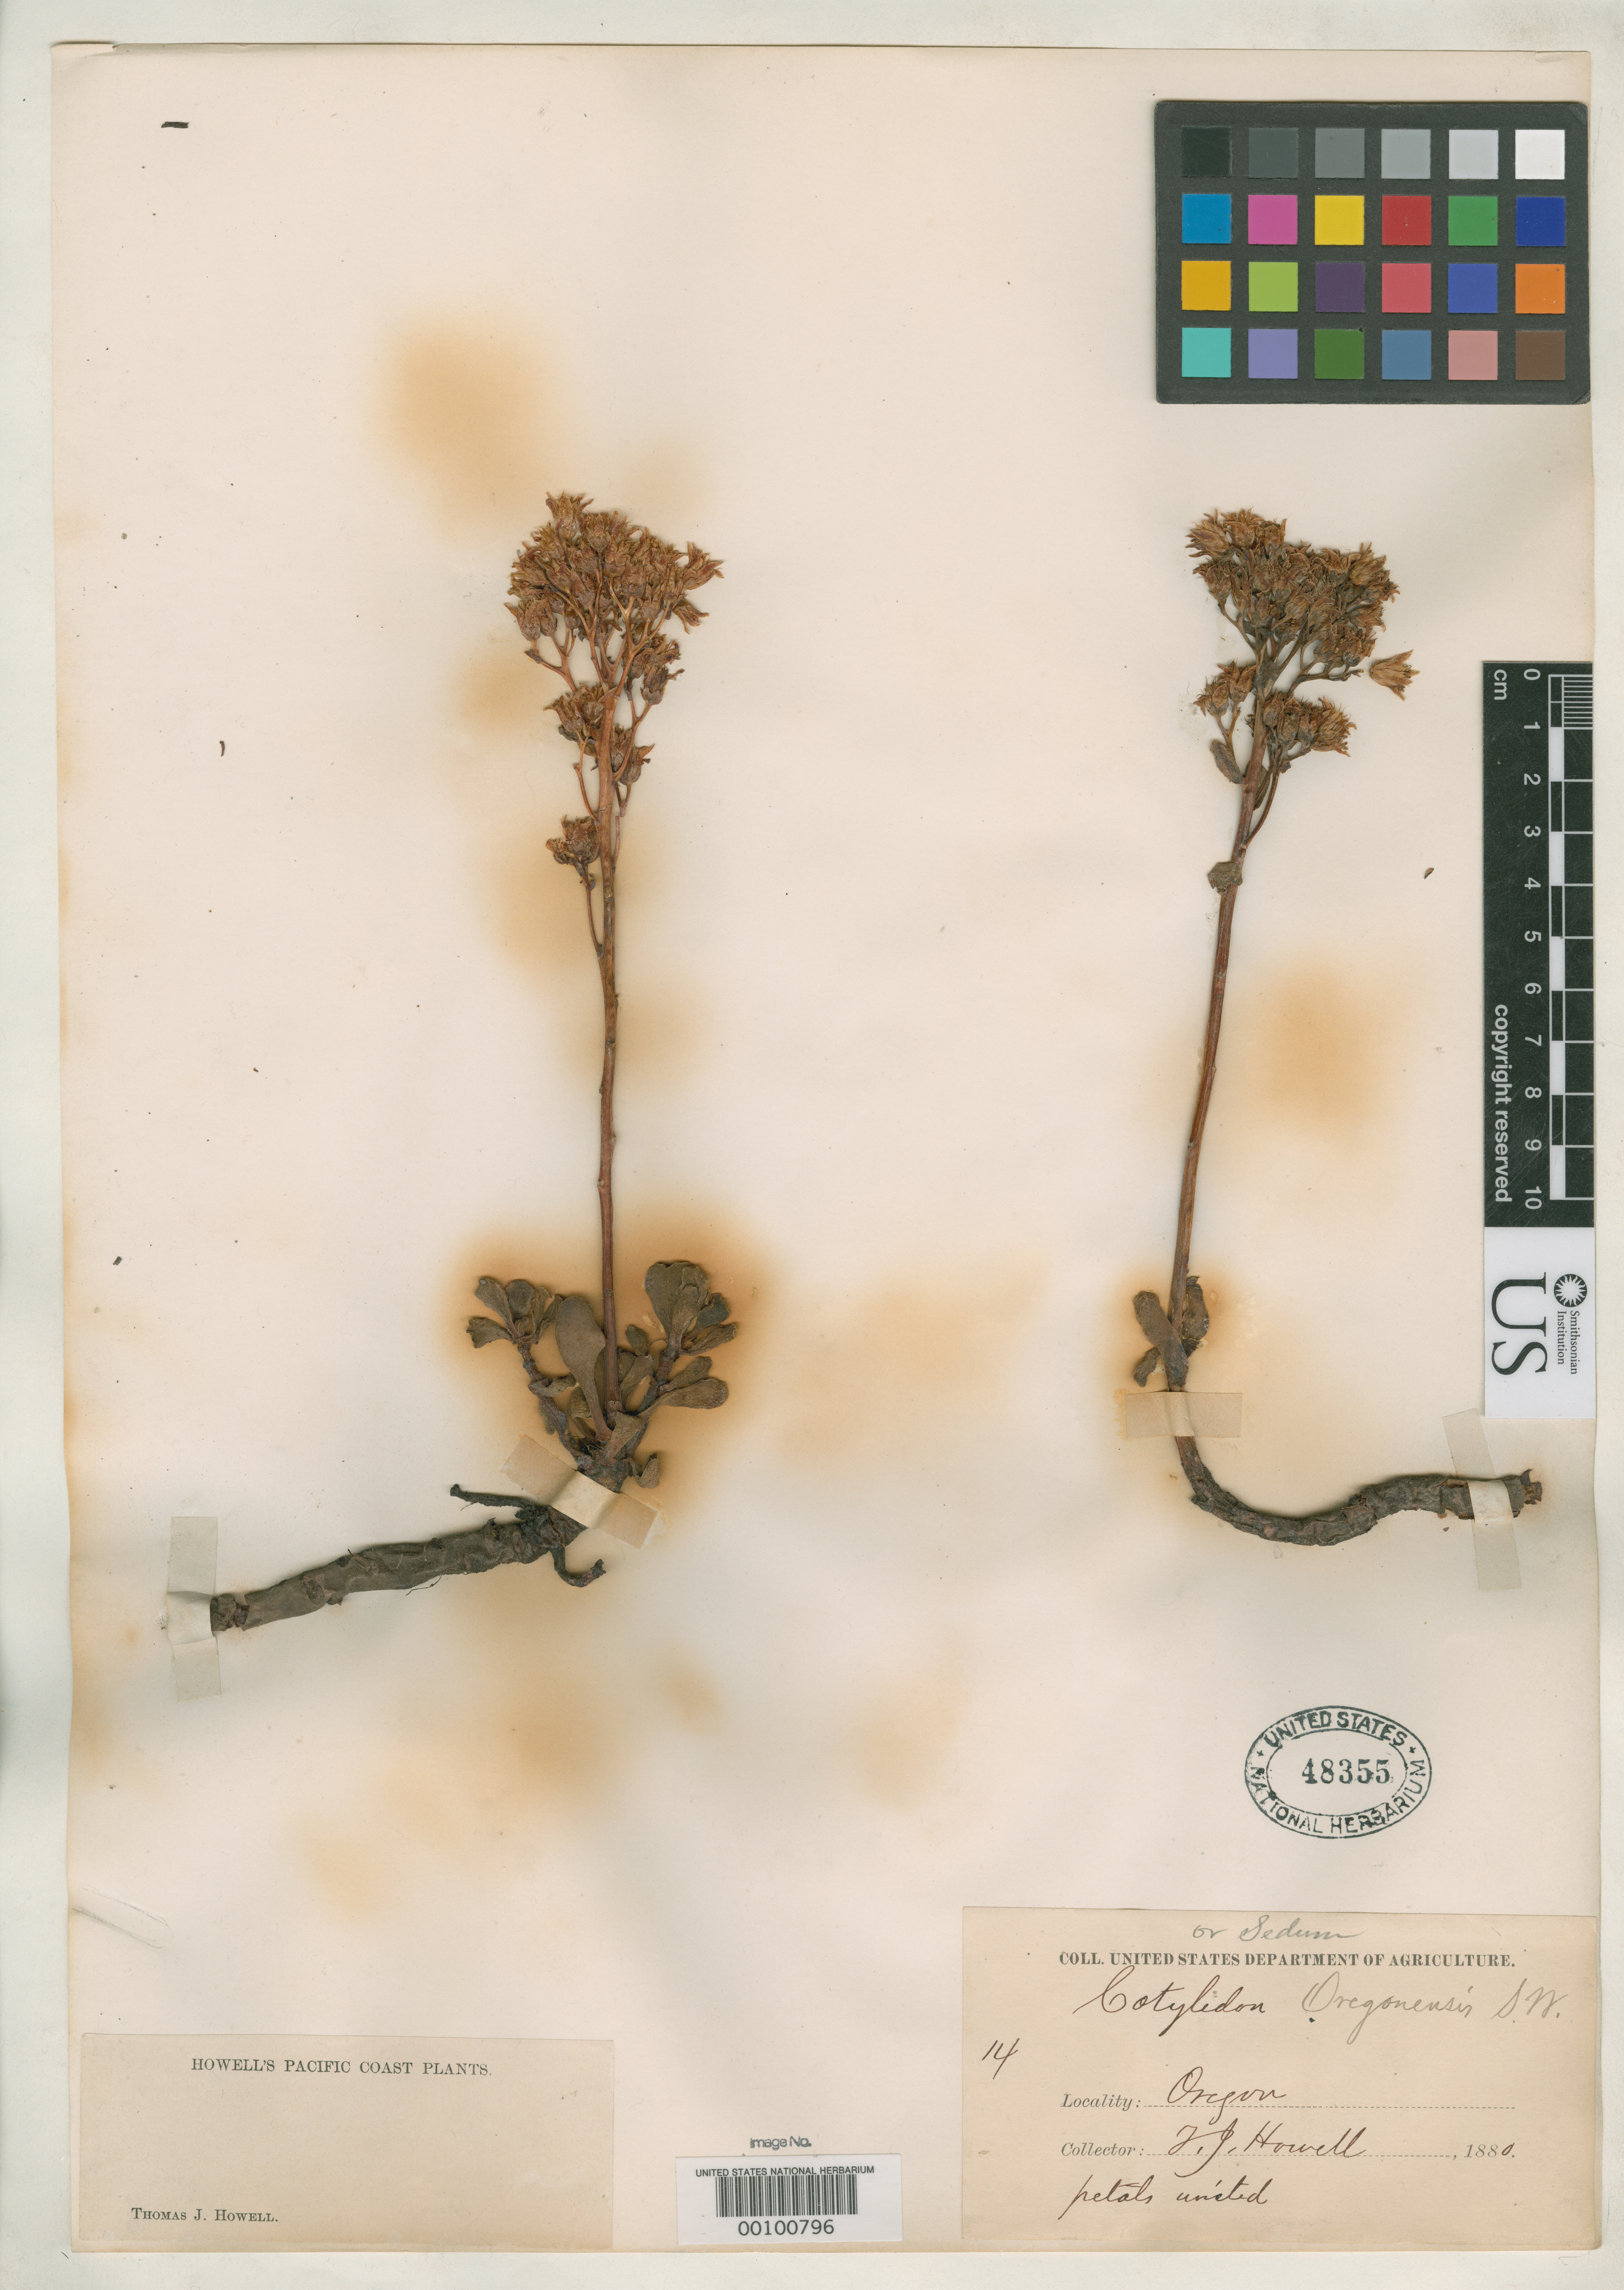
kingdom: Plantae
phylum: Tracheophyta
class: Magnoliopsida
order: Saxifragales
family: Crassulaceae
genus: Cotyledon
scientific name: Cotyledon oregonensis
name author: S. Watson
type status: Type Collection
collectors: T. J. Howell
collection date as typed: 1880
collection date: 1880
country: United States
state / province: Oregon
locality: Cascade Mts.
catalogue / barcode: US 48355